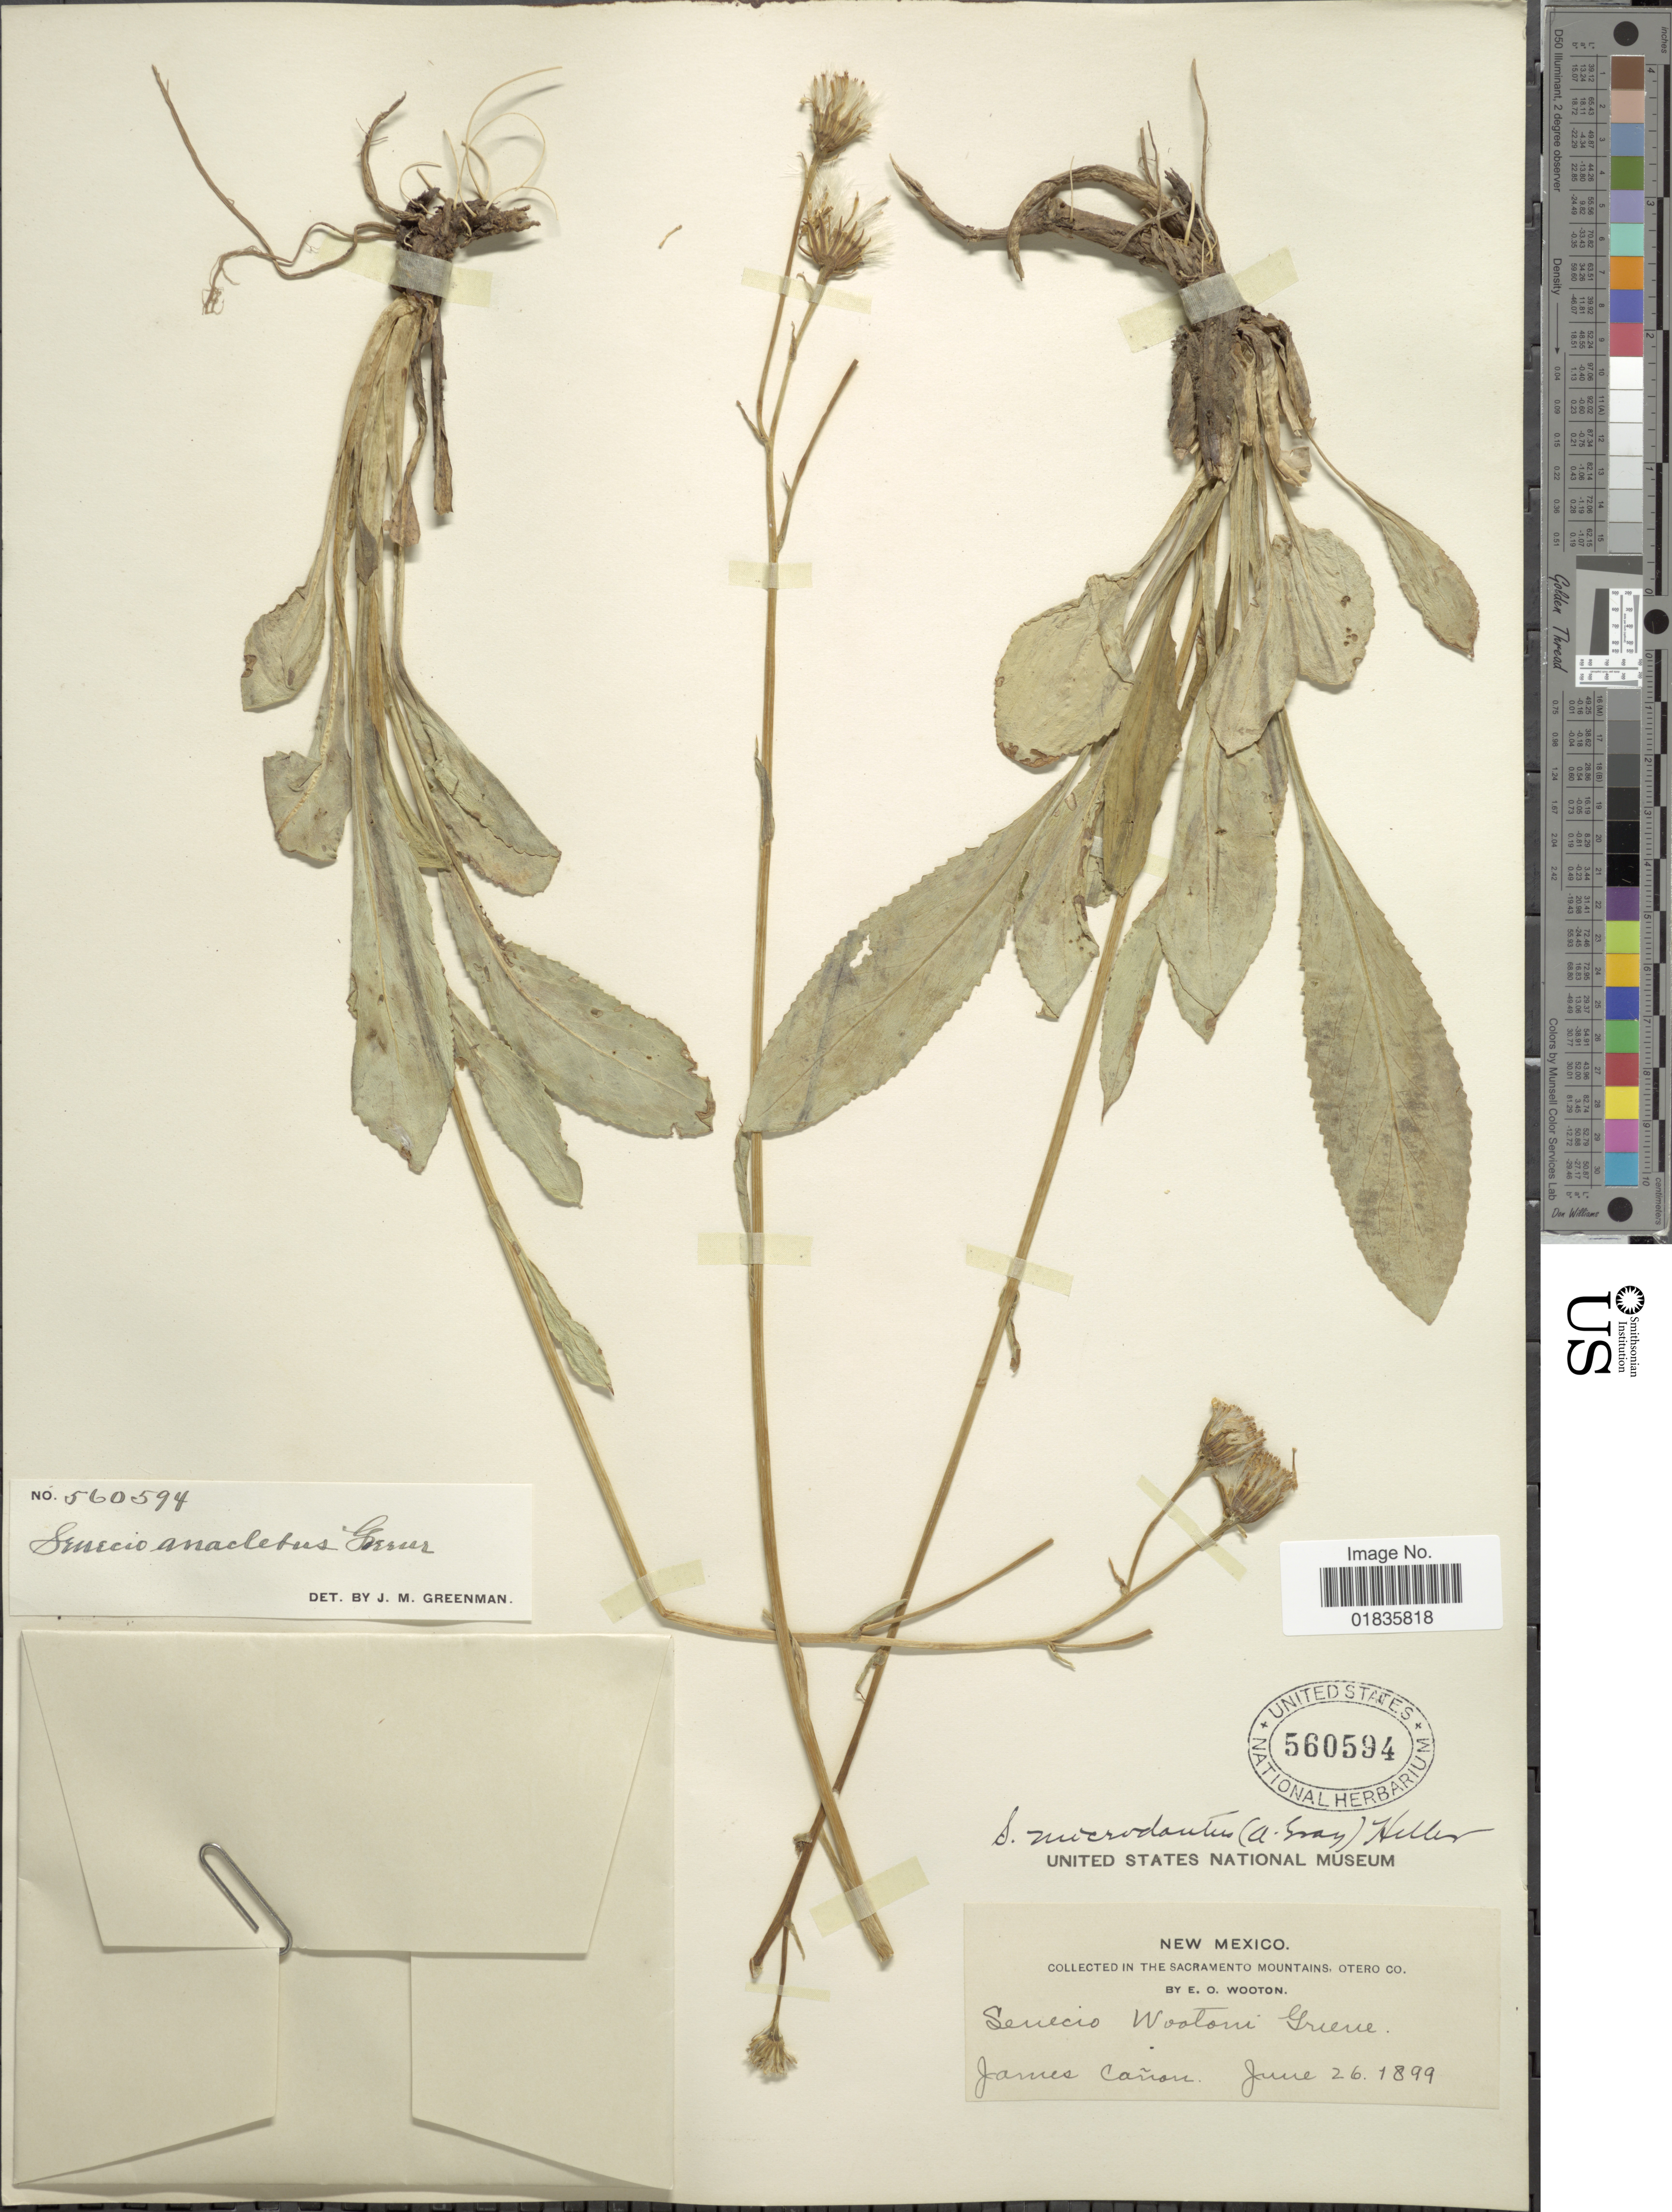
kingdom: Plantae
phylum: Tracheophyta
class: Magnoliopsida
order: Asterales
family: Asteraceae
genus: Senecio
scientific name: Senecio wootonii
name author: Greene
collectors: E. O. Wooton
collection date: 1899-06-26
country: United States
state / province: New Mexico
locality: In the Sacramento Mountains, Otero Co., James Cañon.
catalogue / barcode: US 560594